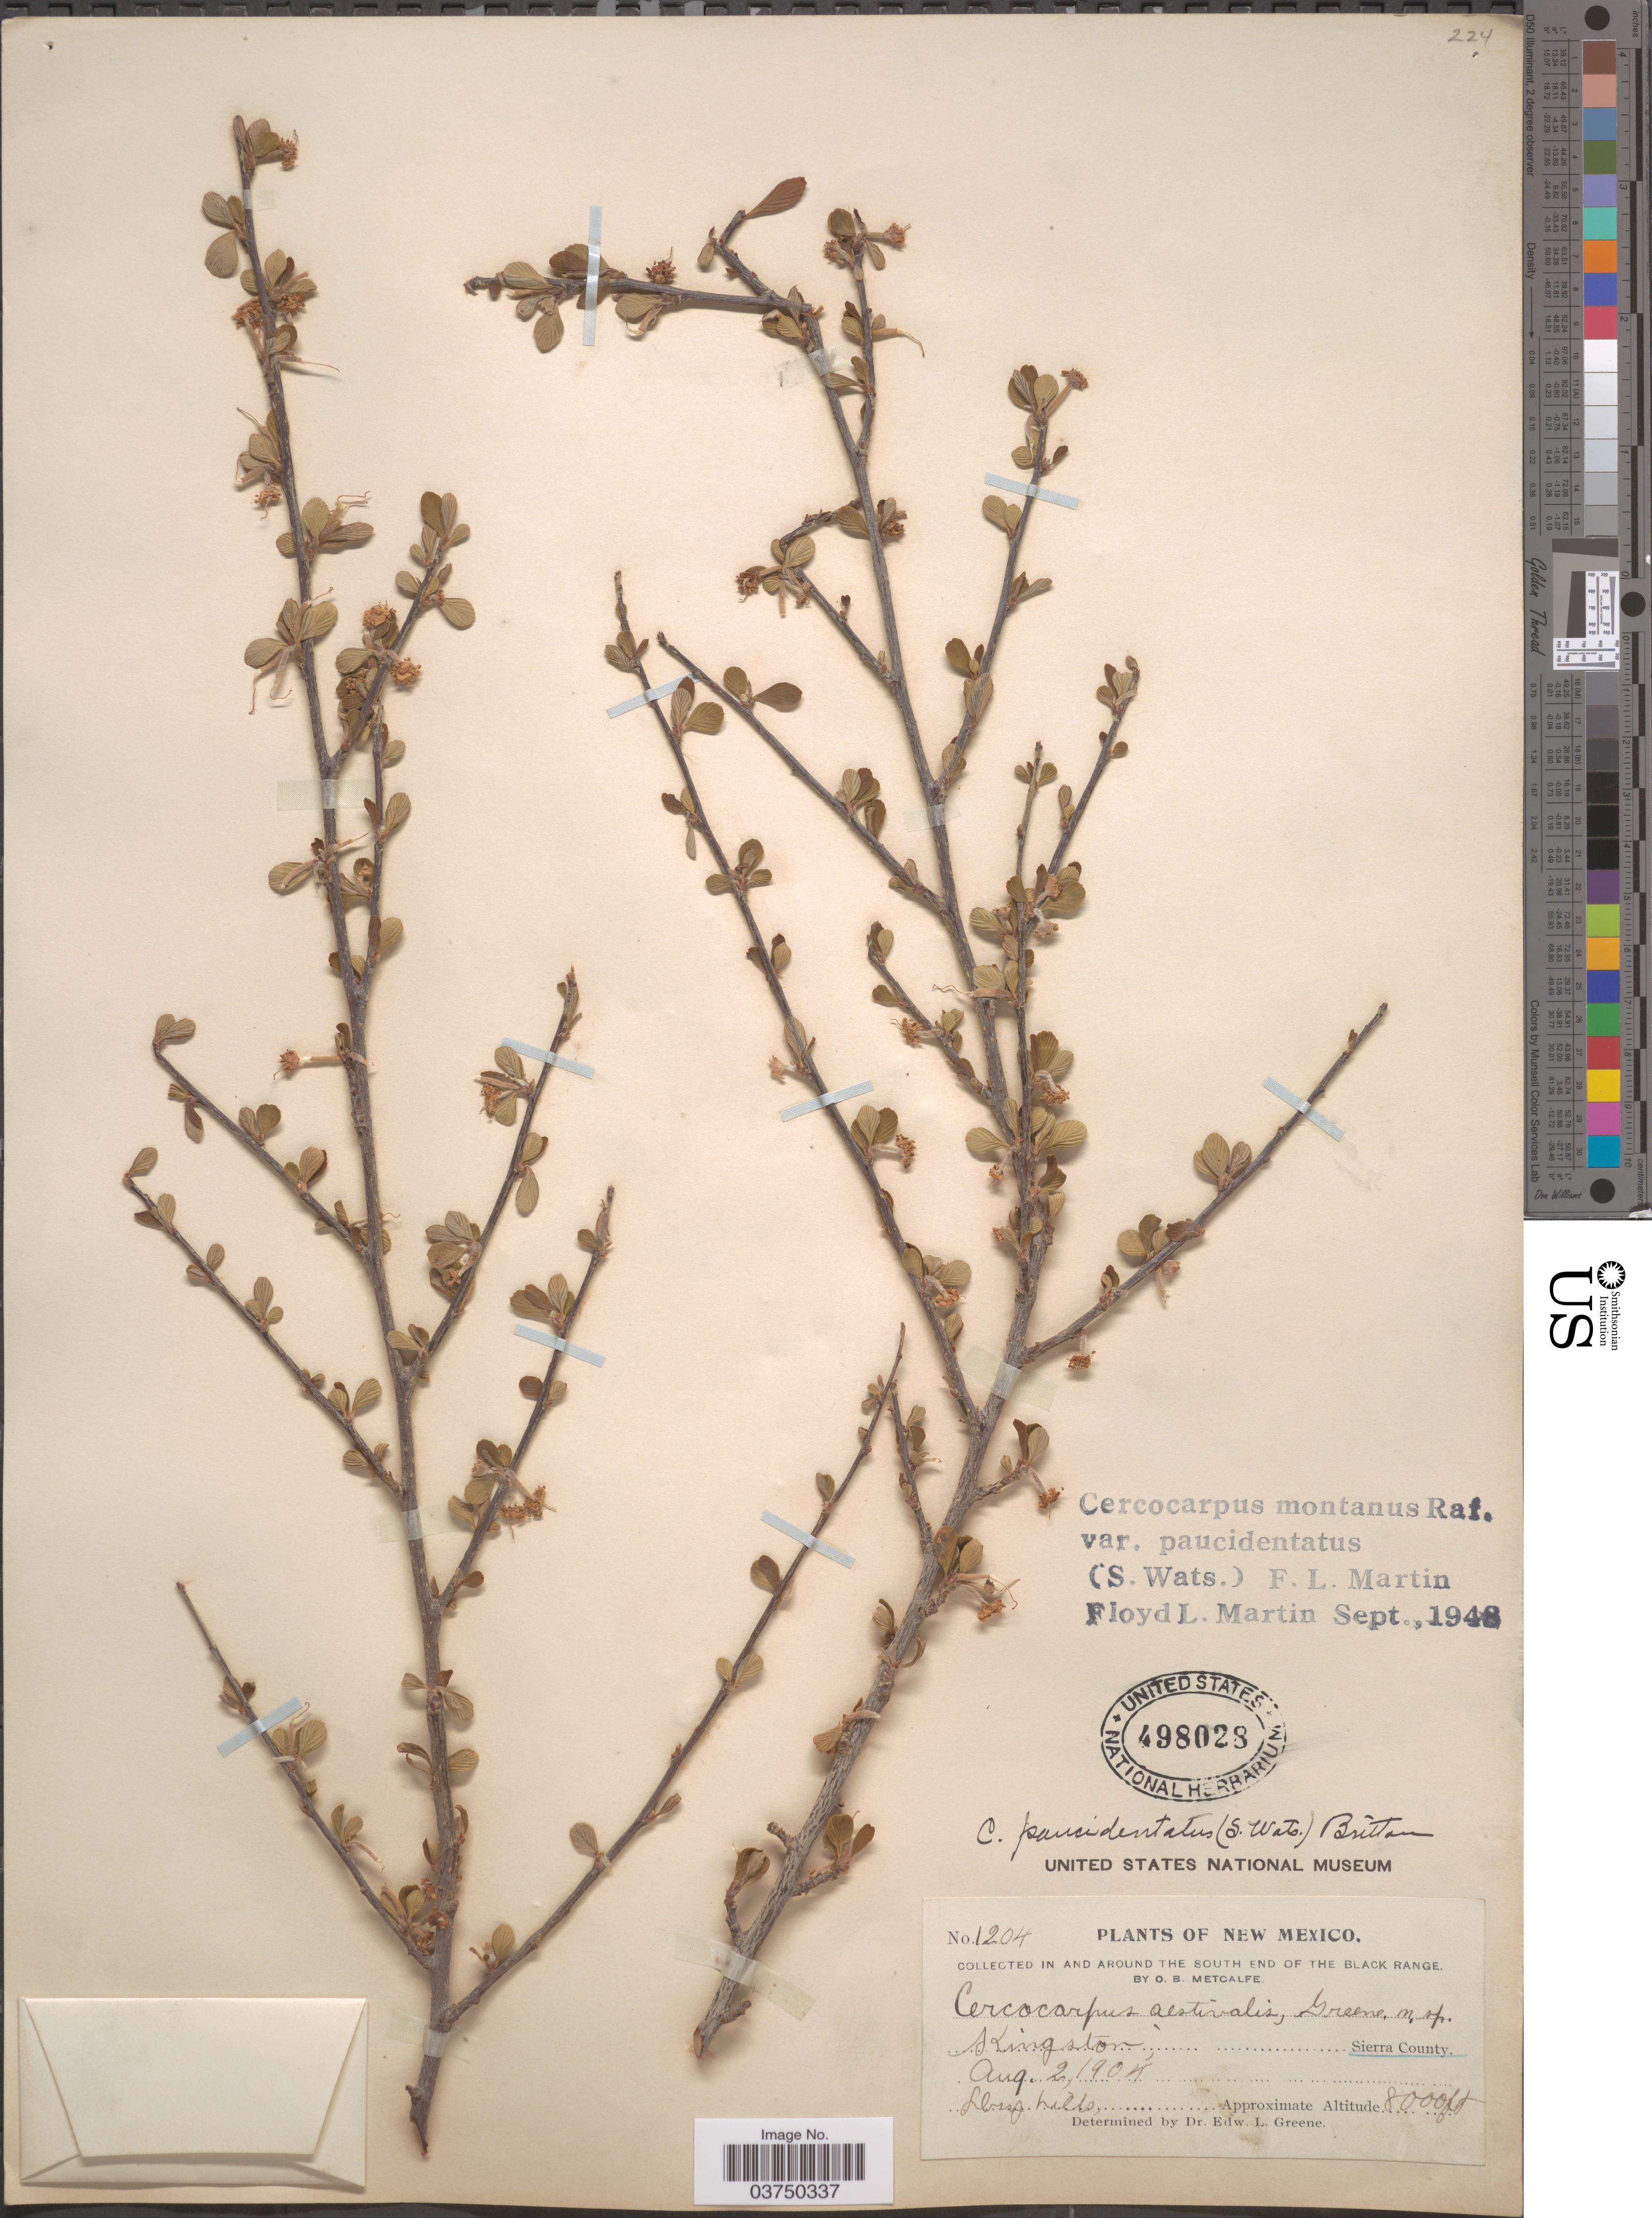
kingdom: Plantae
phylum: Tracheophyta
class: Magnoliopsida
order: Rosales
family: Rosaceae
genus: Cercocarpus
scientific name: Cercocarpus montanus var. paucidentatus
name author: (S. Watson) F.L. Martin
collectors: O. B. Metcalfe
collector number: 1204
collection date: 1904-08-02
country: United States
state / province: New Mexico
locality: In and around the South End of The Black Range. Kingston, Sierra County.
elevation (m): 2438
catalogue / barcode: US 498028